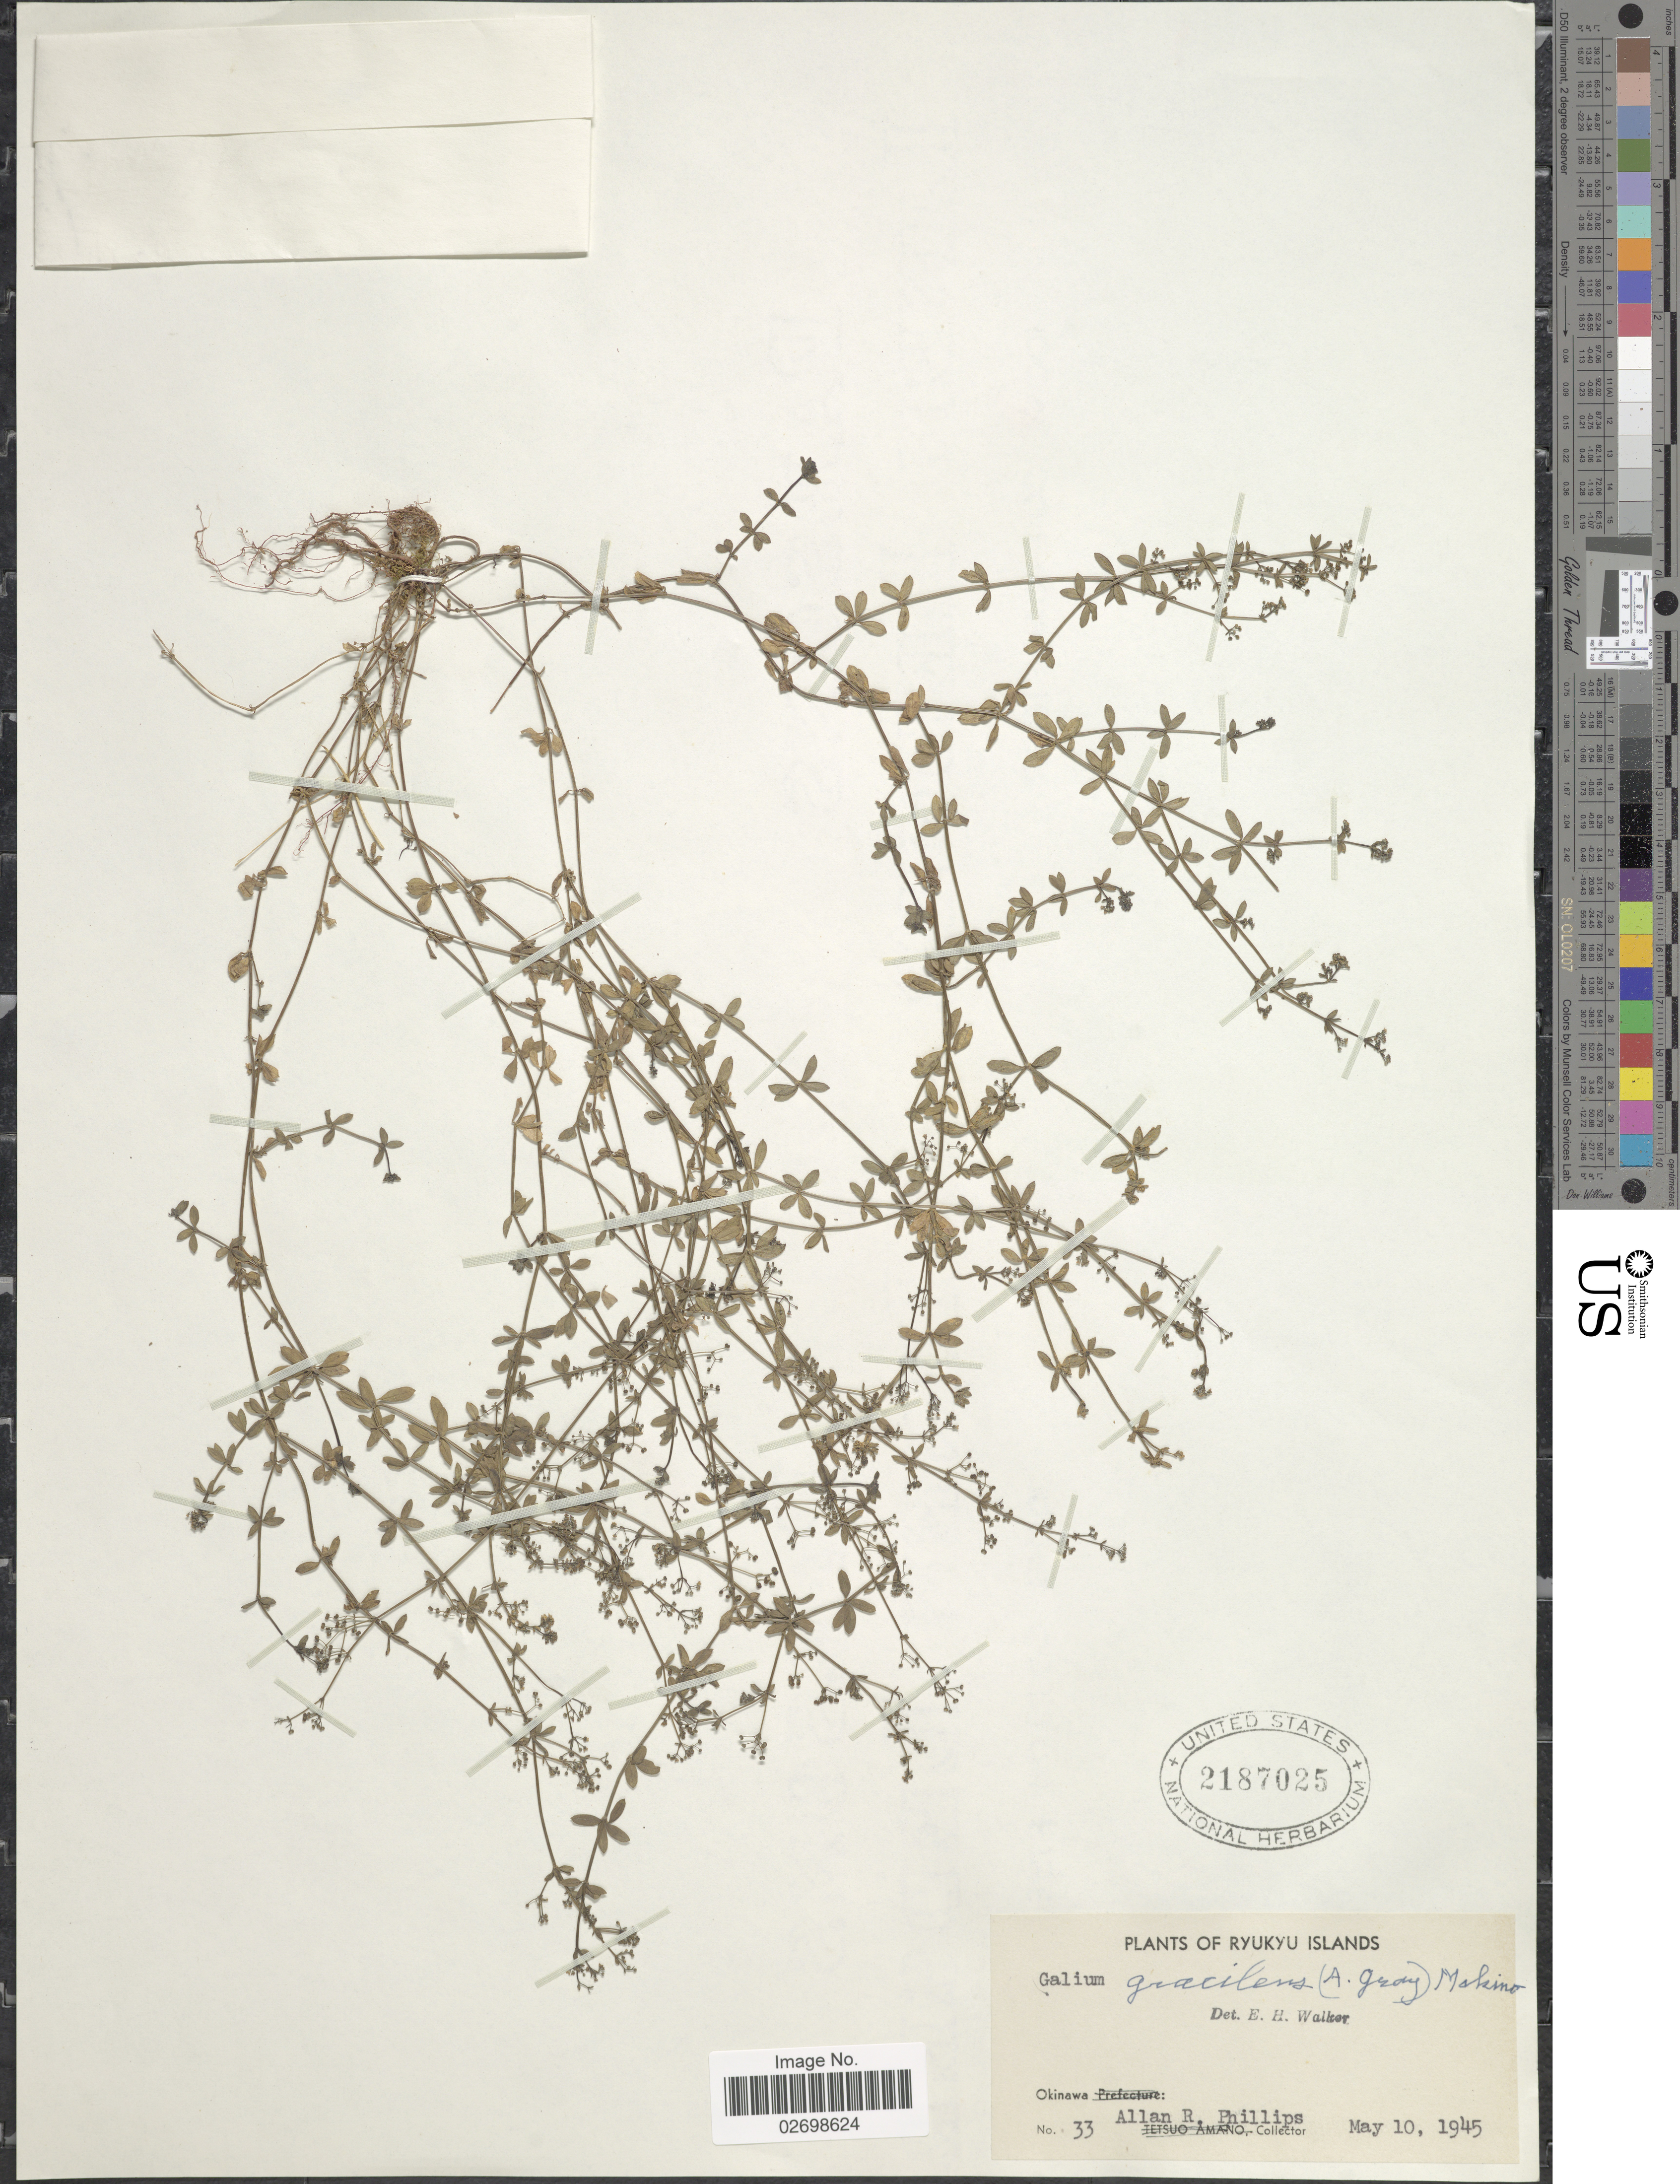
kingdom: Plantae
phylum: Tracheophyta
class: Magnoliopsida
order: Gentianales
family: Rubiaceae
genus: Galium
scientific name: Galium gracilens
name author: (A. Gray) Makino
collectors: A. R. Phillips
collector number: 33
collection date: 1945-05-10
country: Japan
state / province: Okinawa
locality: Ryukyu Islands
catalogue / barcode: US 2187025